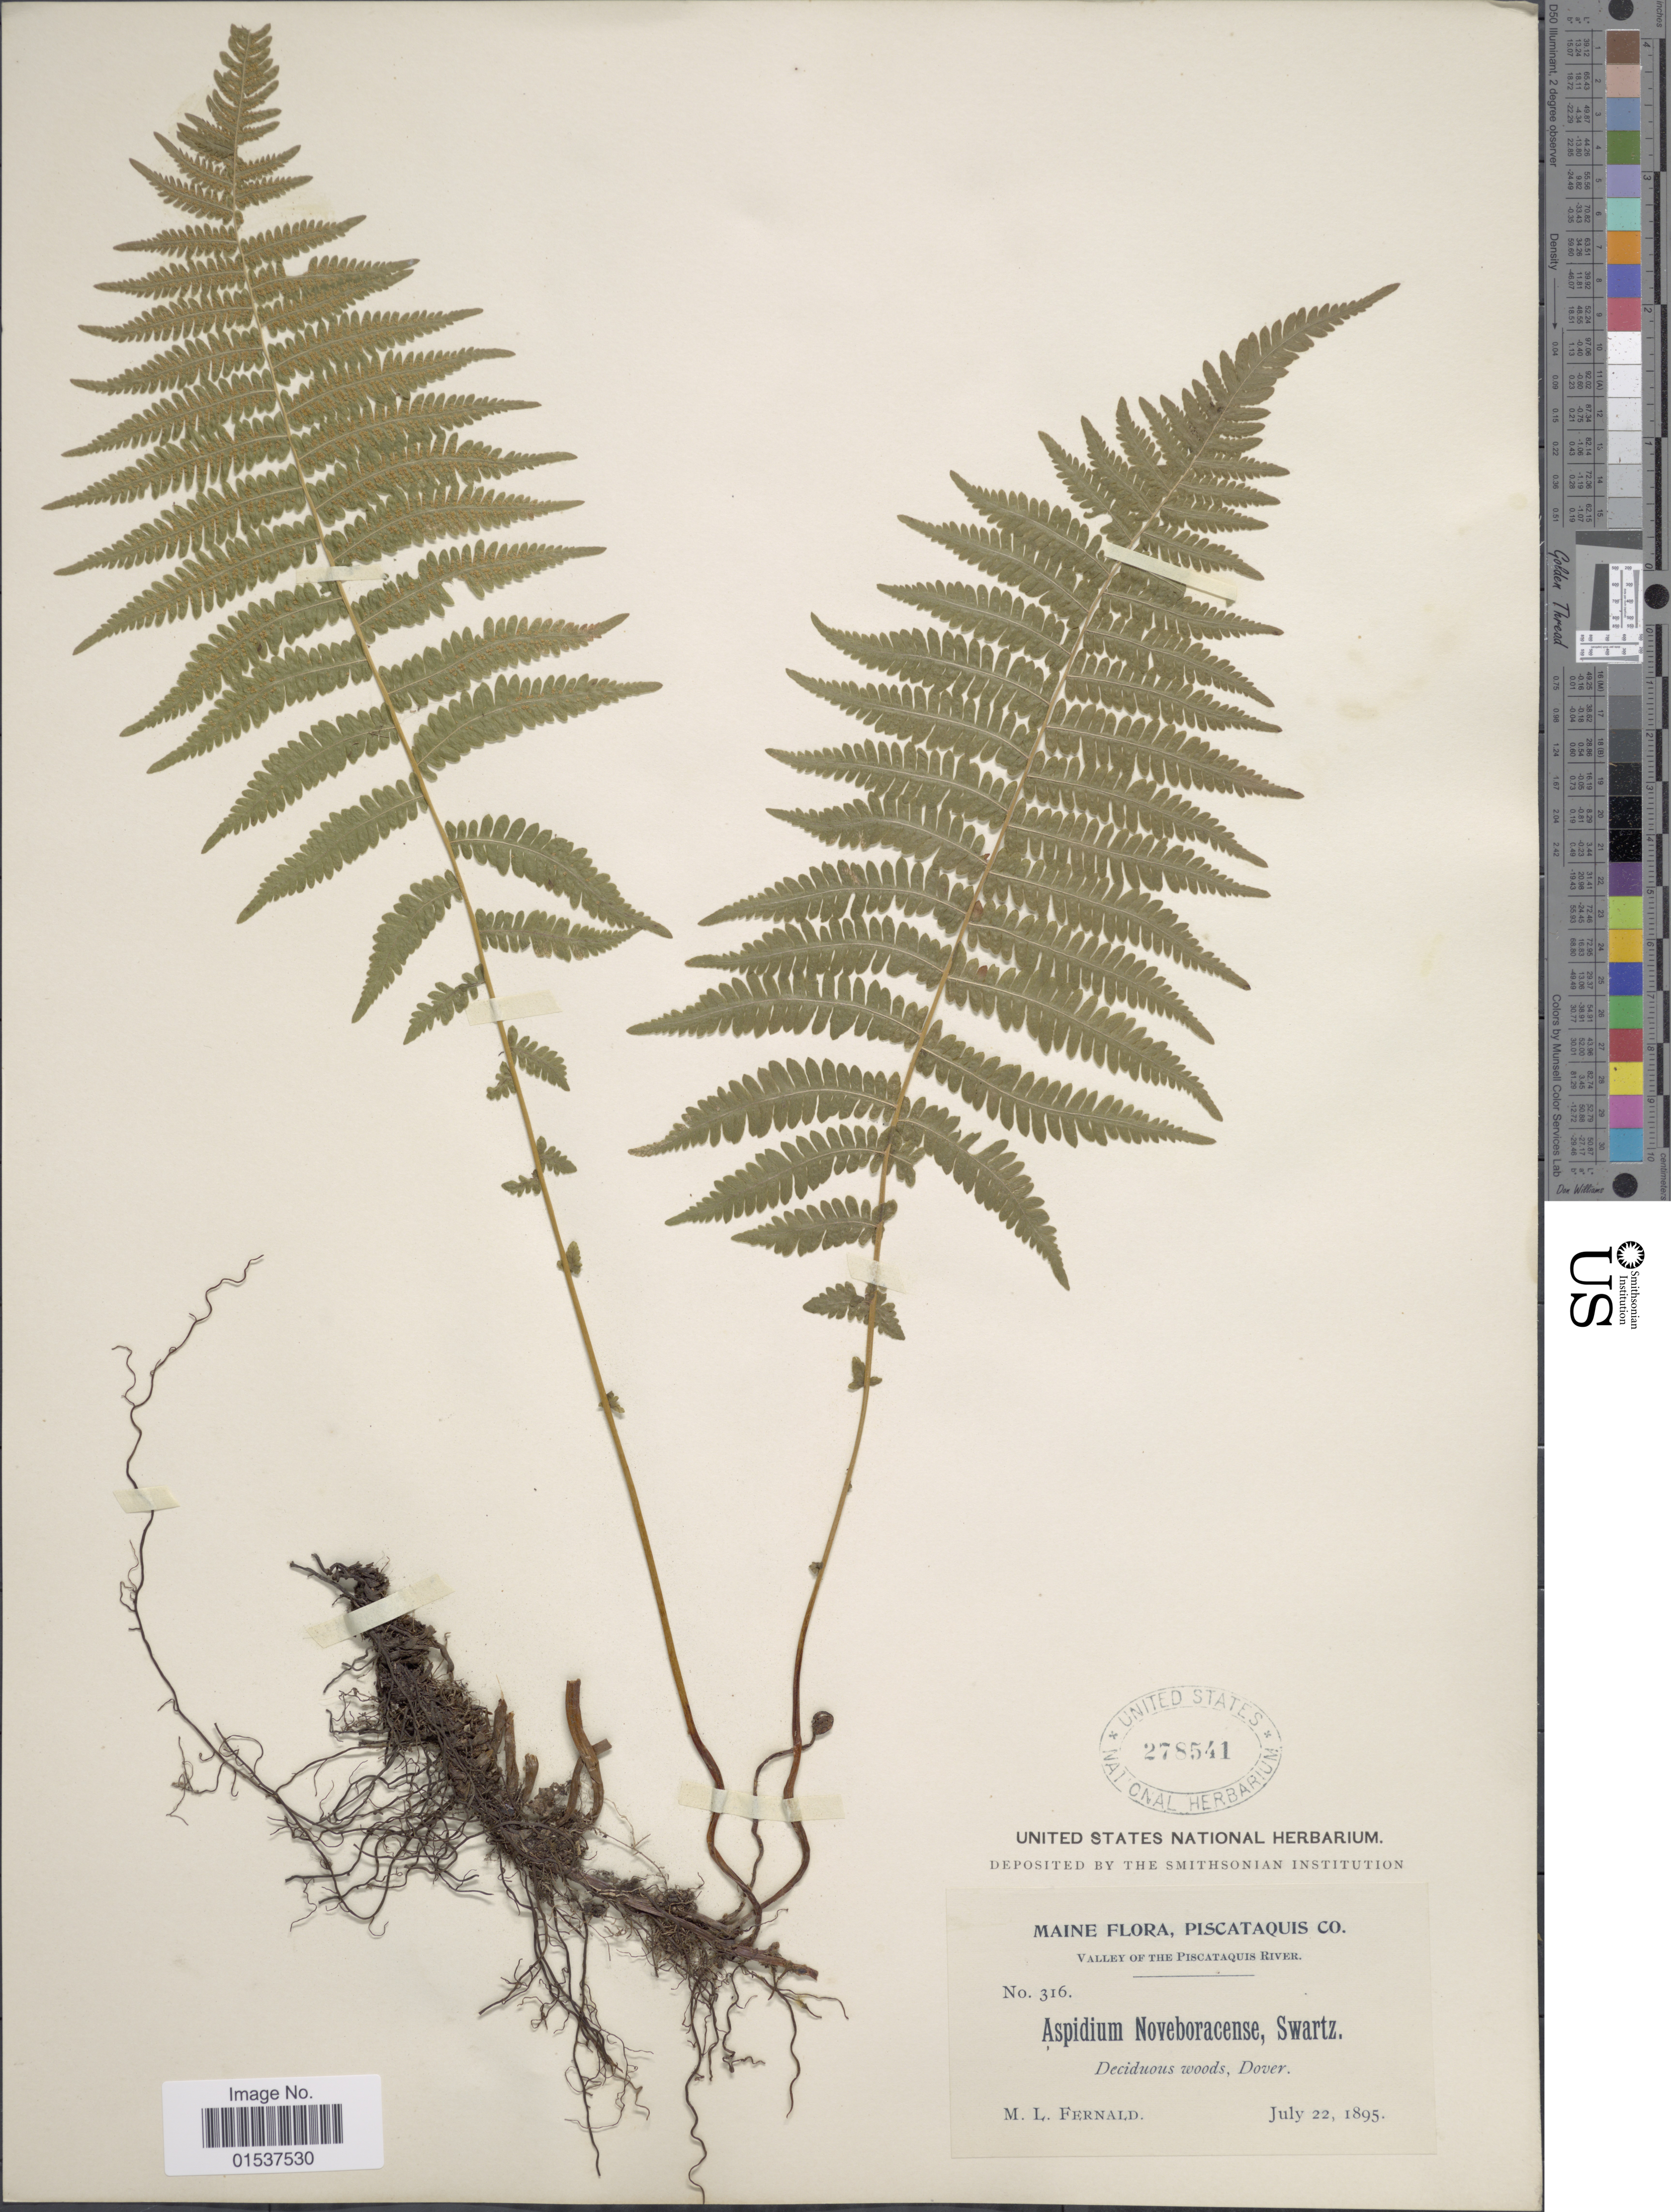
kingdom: Plantae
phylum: Tracheophyta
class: Polypodiopsida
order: Polypodiales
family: Thelypteridaceae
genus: Parathelypteris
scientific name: Parathelypteris noveboracensis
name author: (L.) Ching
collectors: M. L. Fernald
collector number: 316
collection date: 1895-07-22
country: United States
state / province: Maine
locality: Piscataquis Co. Valley of Piscataquis River. Dover,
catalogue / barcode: US 278541